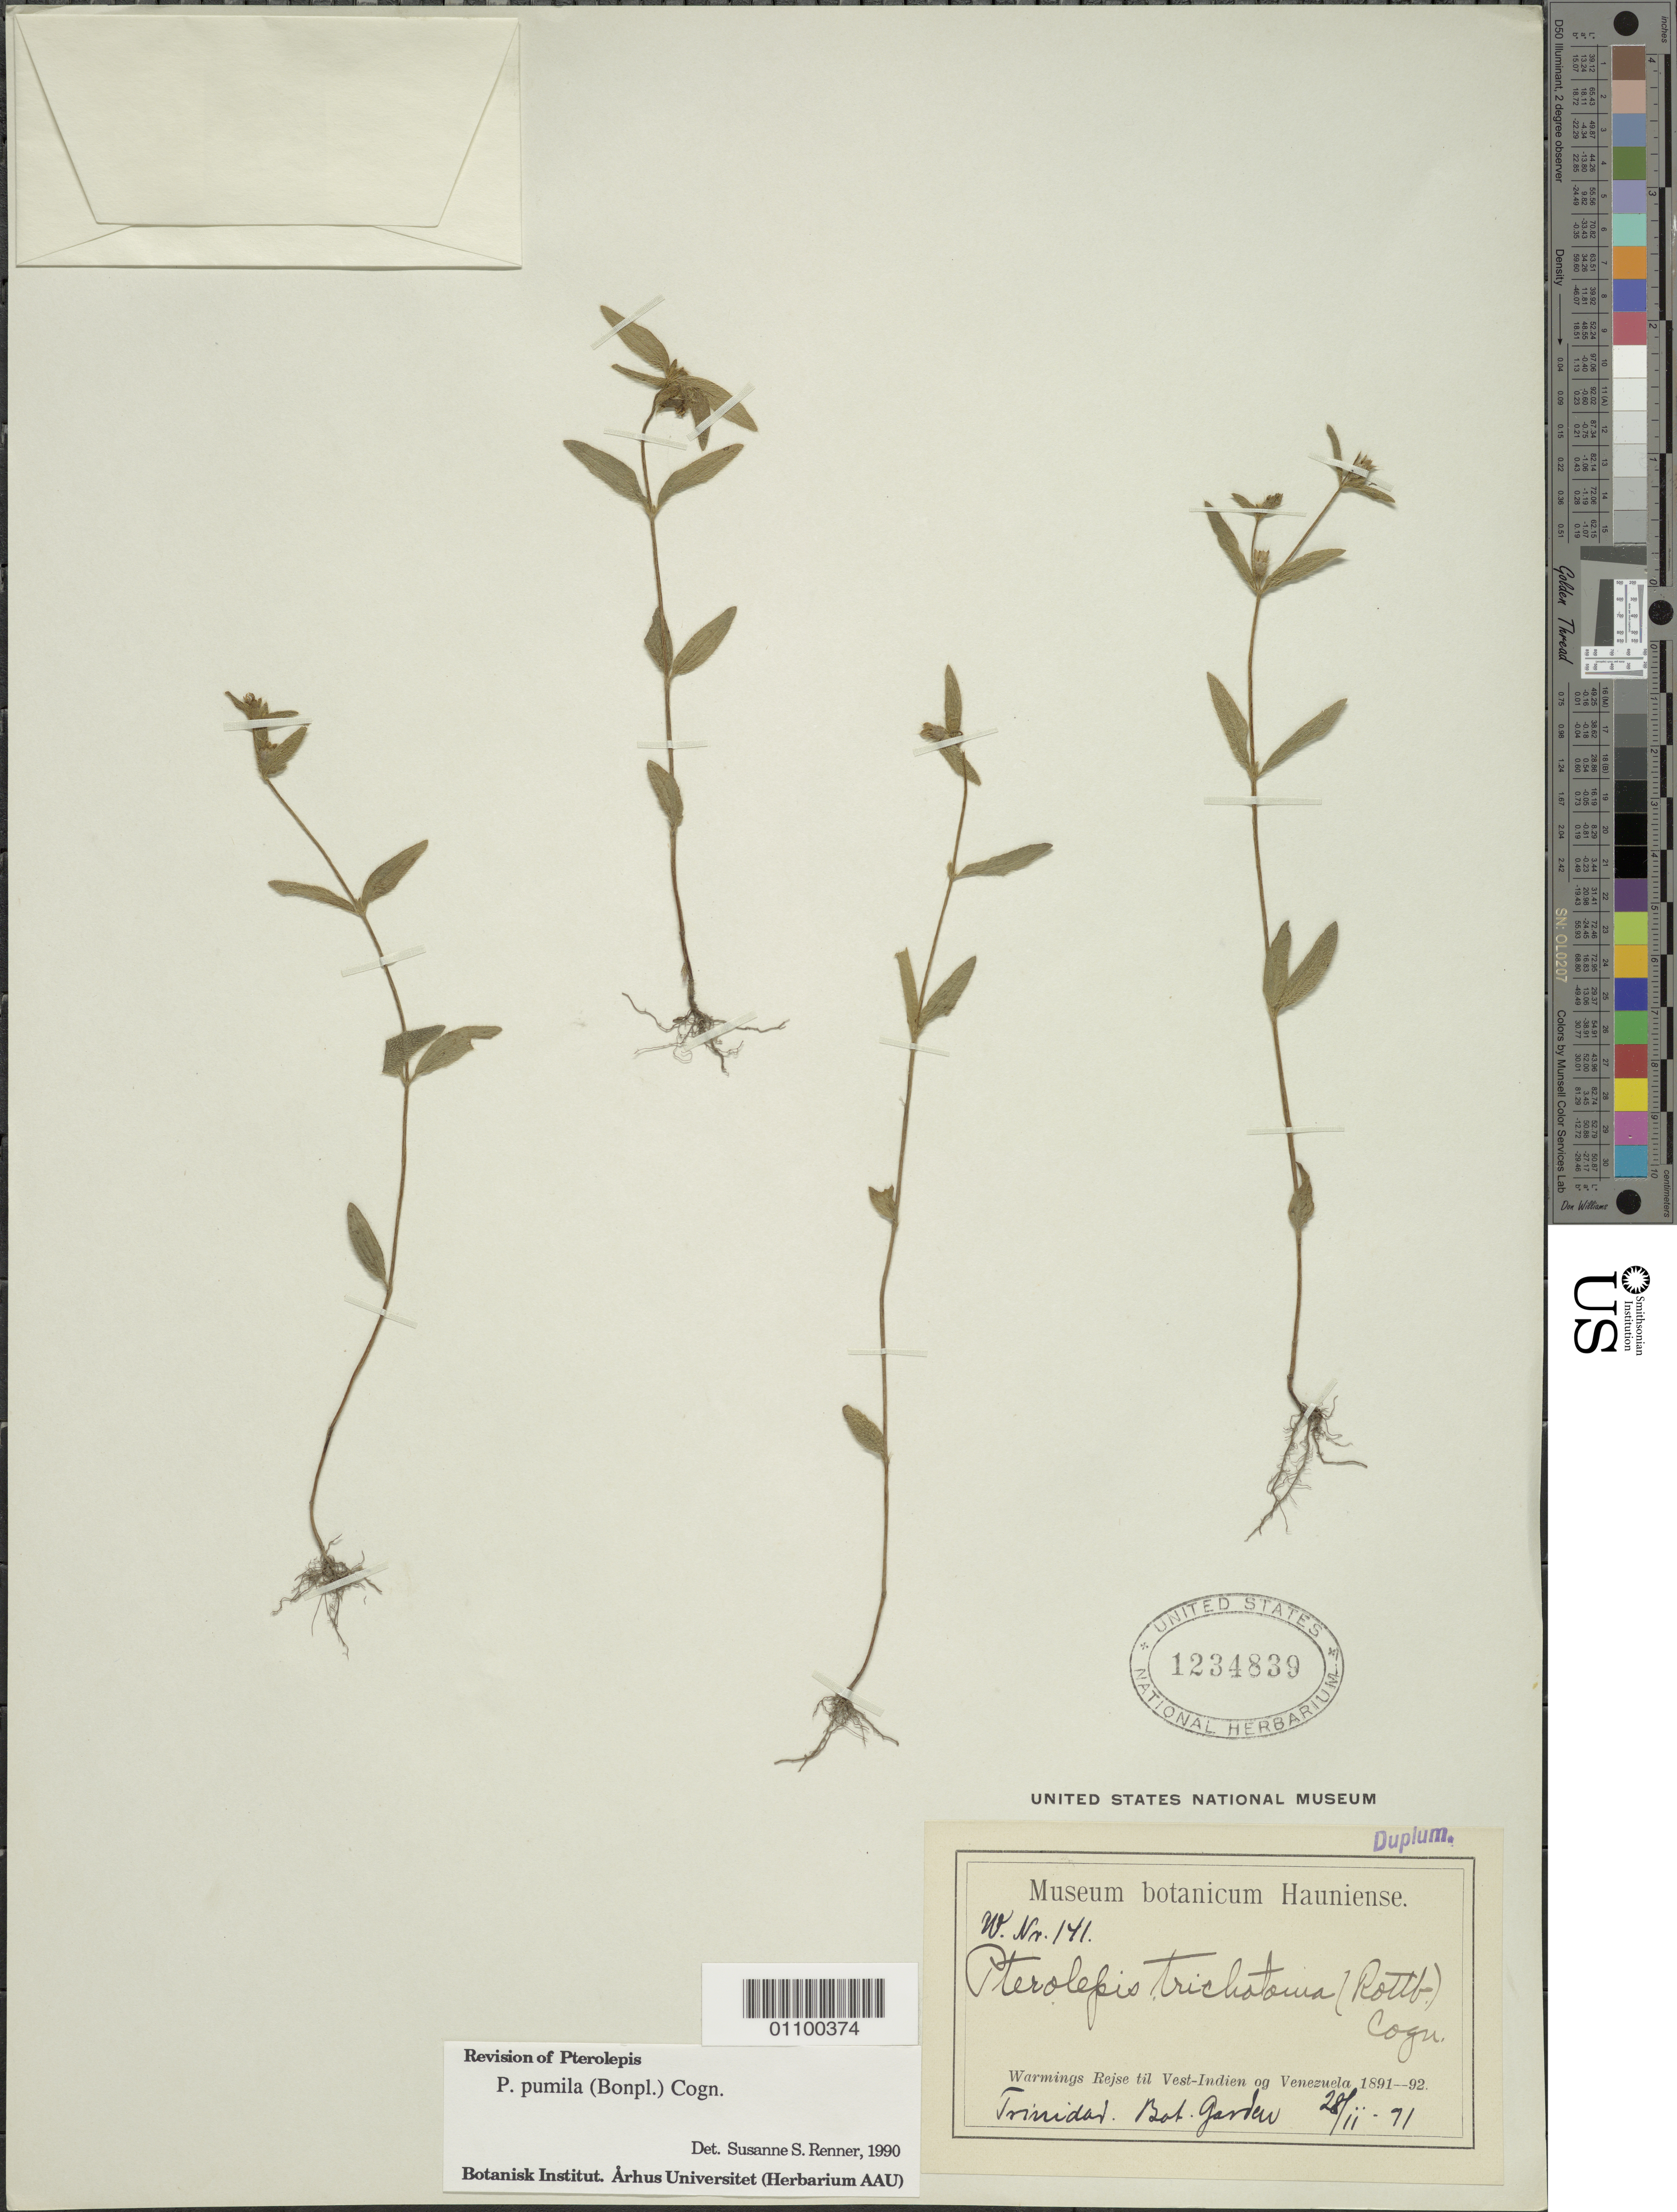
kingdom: Plantae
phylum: Tracheophyta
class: Magnoliopsida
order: Myrtales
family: Melastomataceae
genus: Pterolepis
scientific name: Pterolepis pumila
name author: (Bonpl.) DC. ex Crueg.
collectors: Warming, --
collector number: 141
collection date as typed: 28 Feb 1891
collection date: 1891-02-28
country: Trinidad and Tobago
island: Trinidad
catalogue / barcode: US 1234839